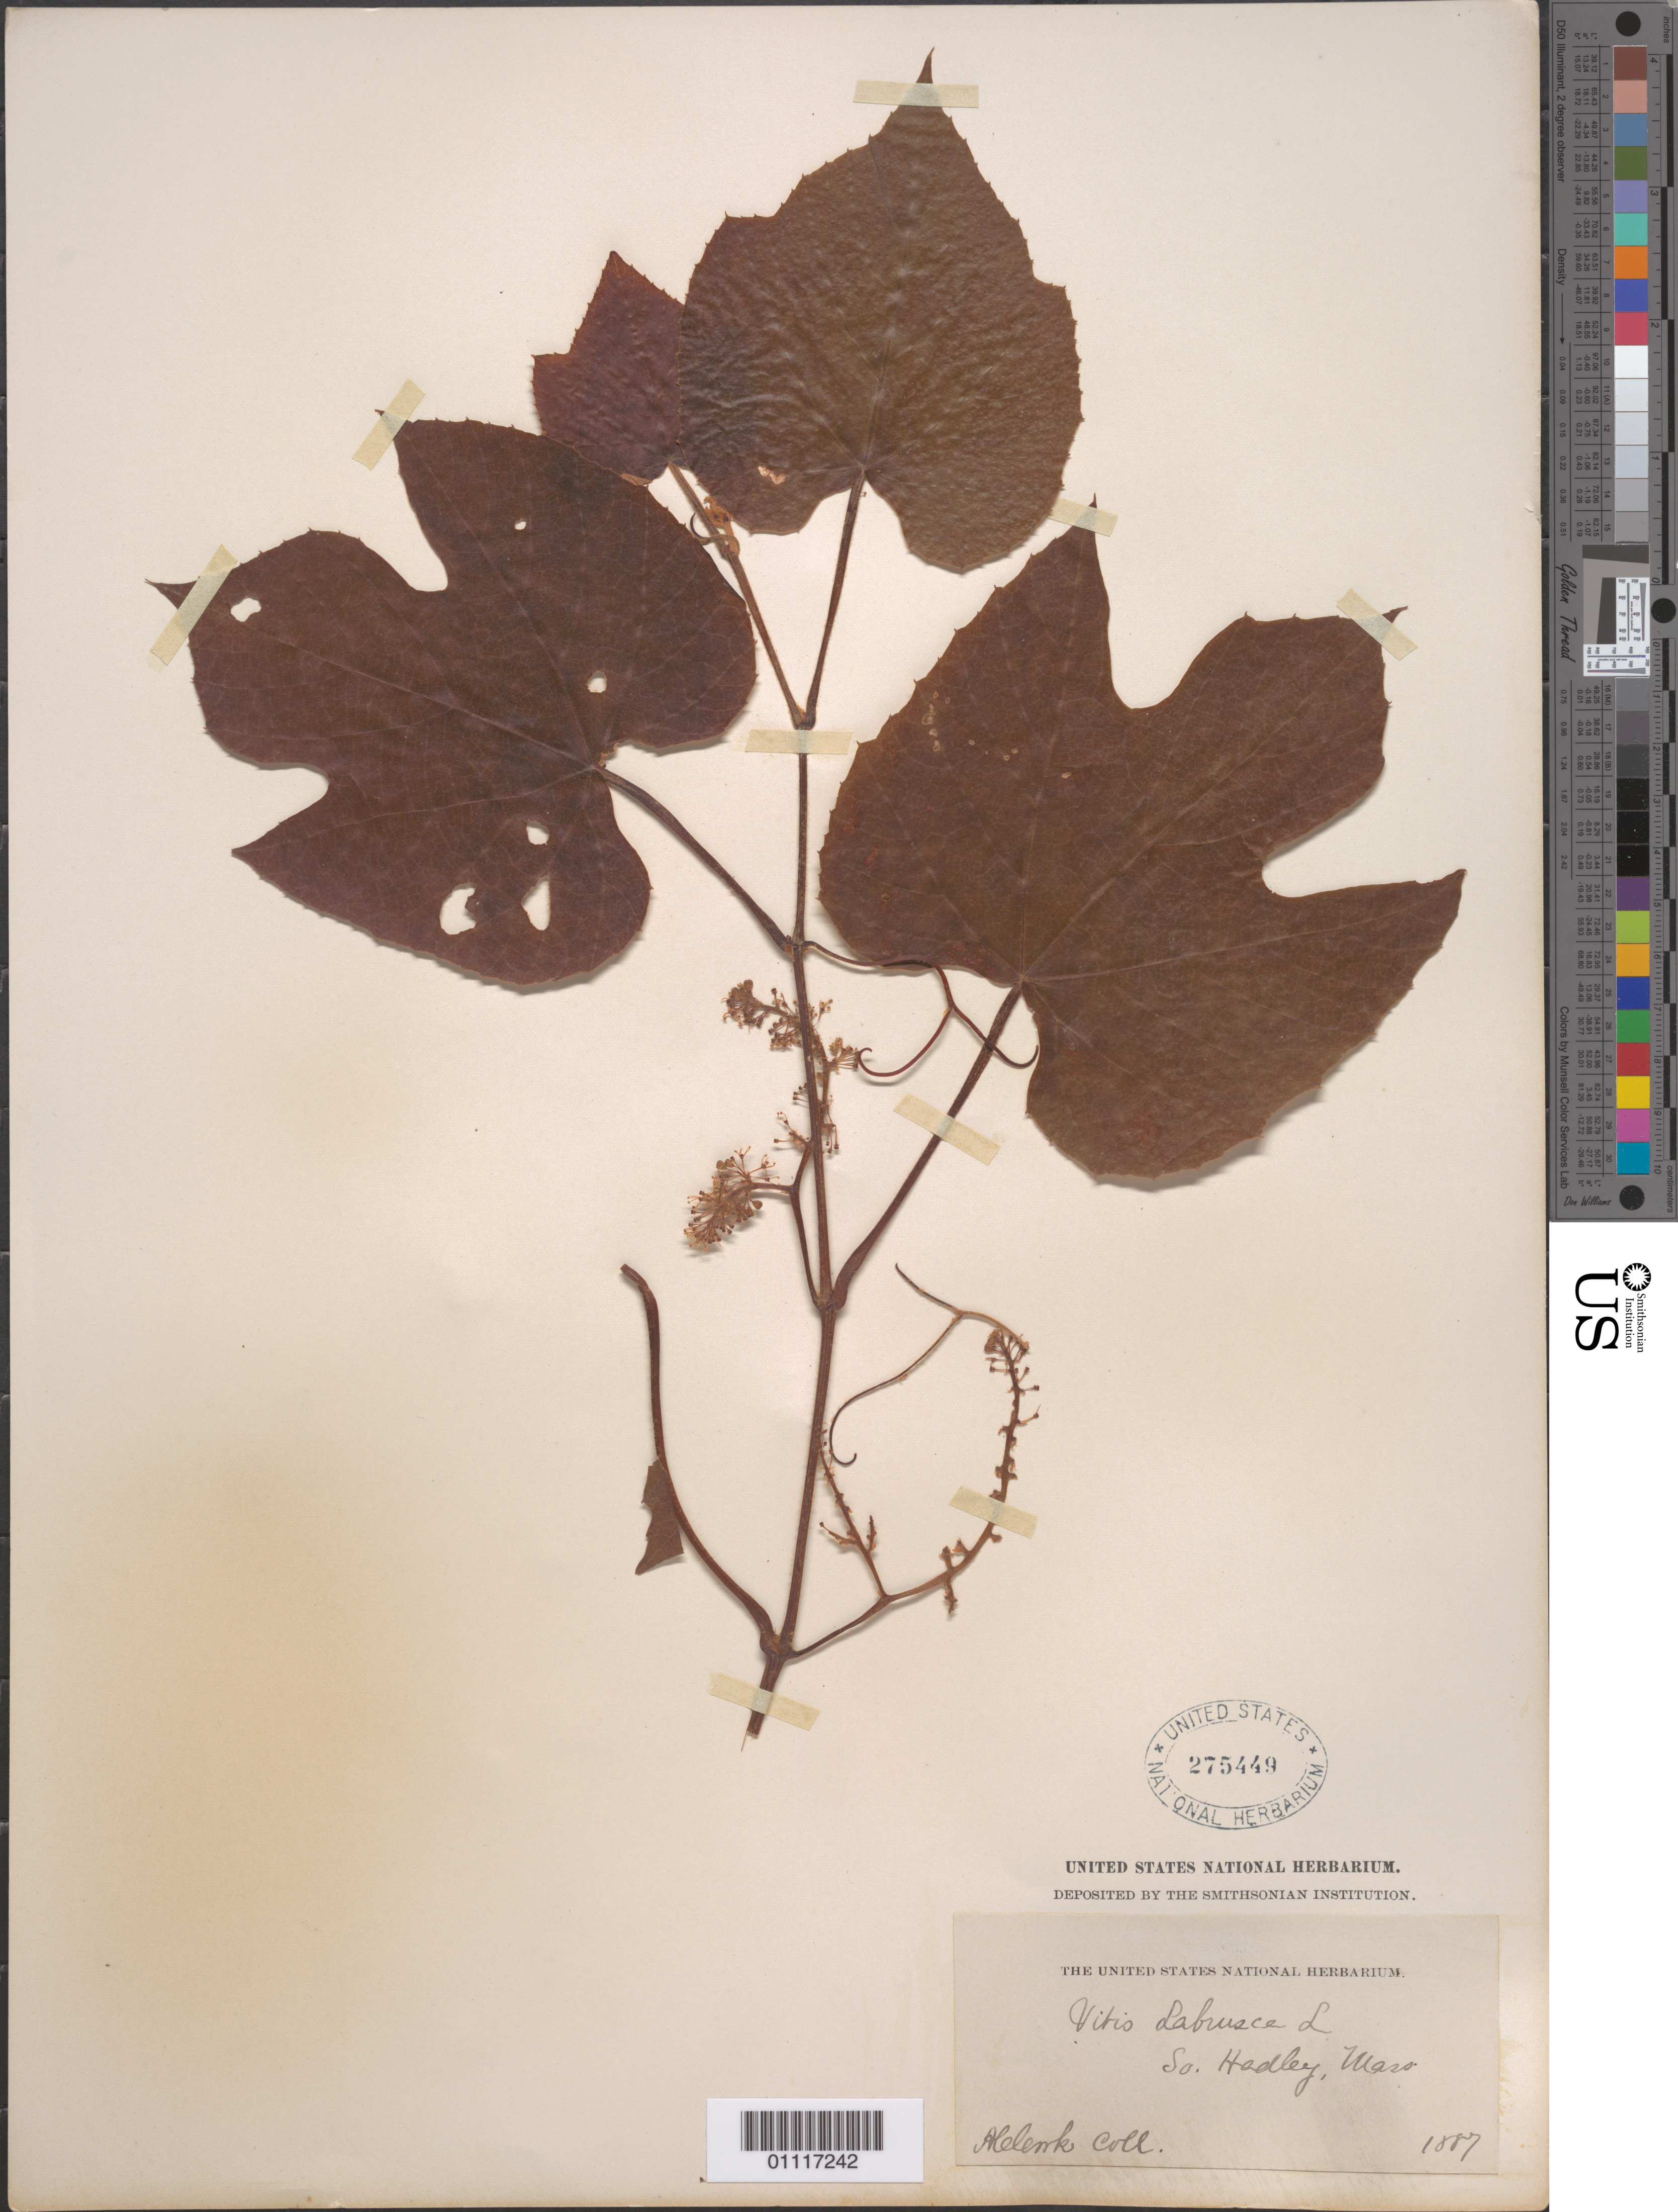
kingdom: Plantae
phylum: Tracheophyta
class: Magnoliopsida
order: Vitales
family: Vitaceae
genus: Vitis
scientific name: Vitis labrusca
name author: L.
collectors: A. Cook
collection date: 1887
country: United States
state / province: Massachusetts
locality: So. Hadley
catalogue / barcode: US 275449